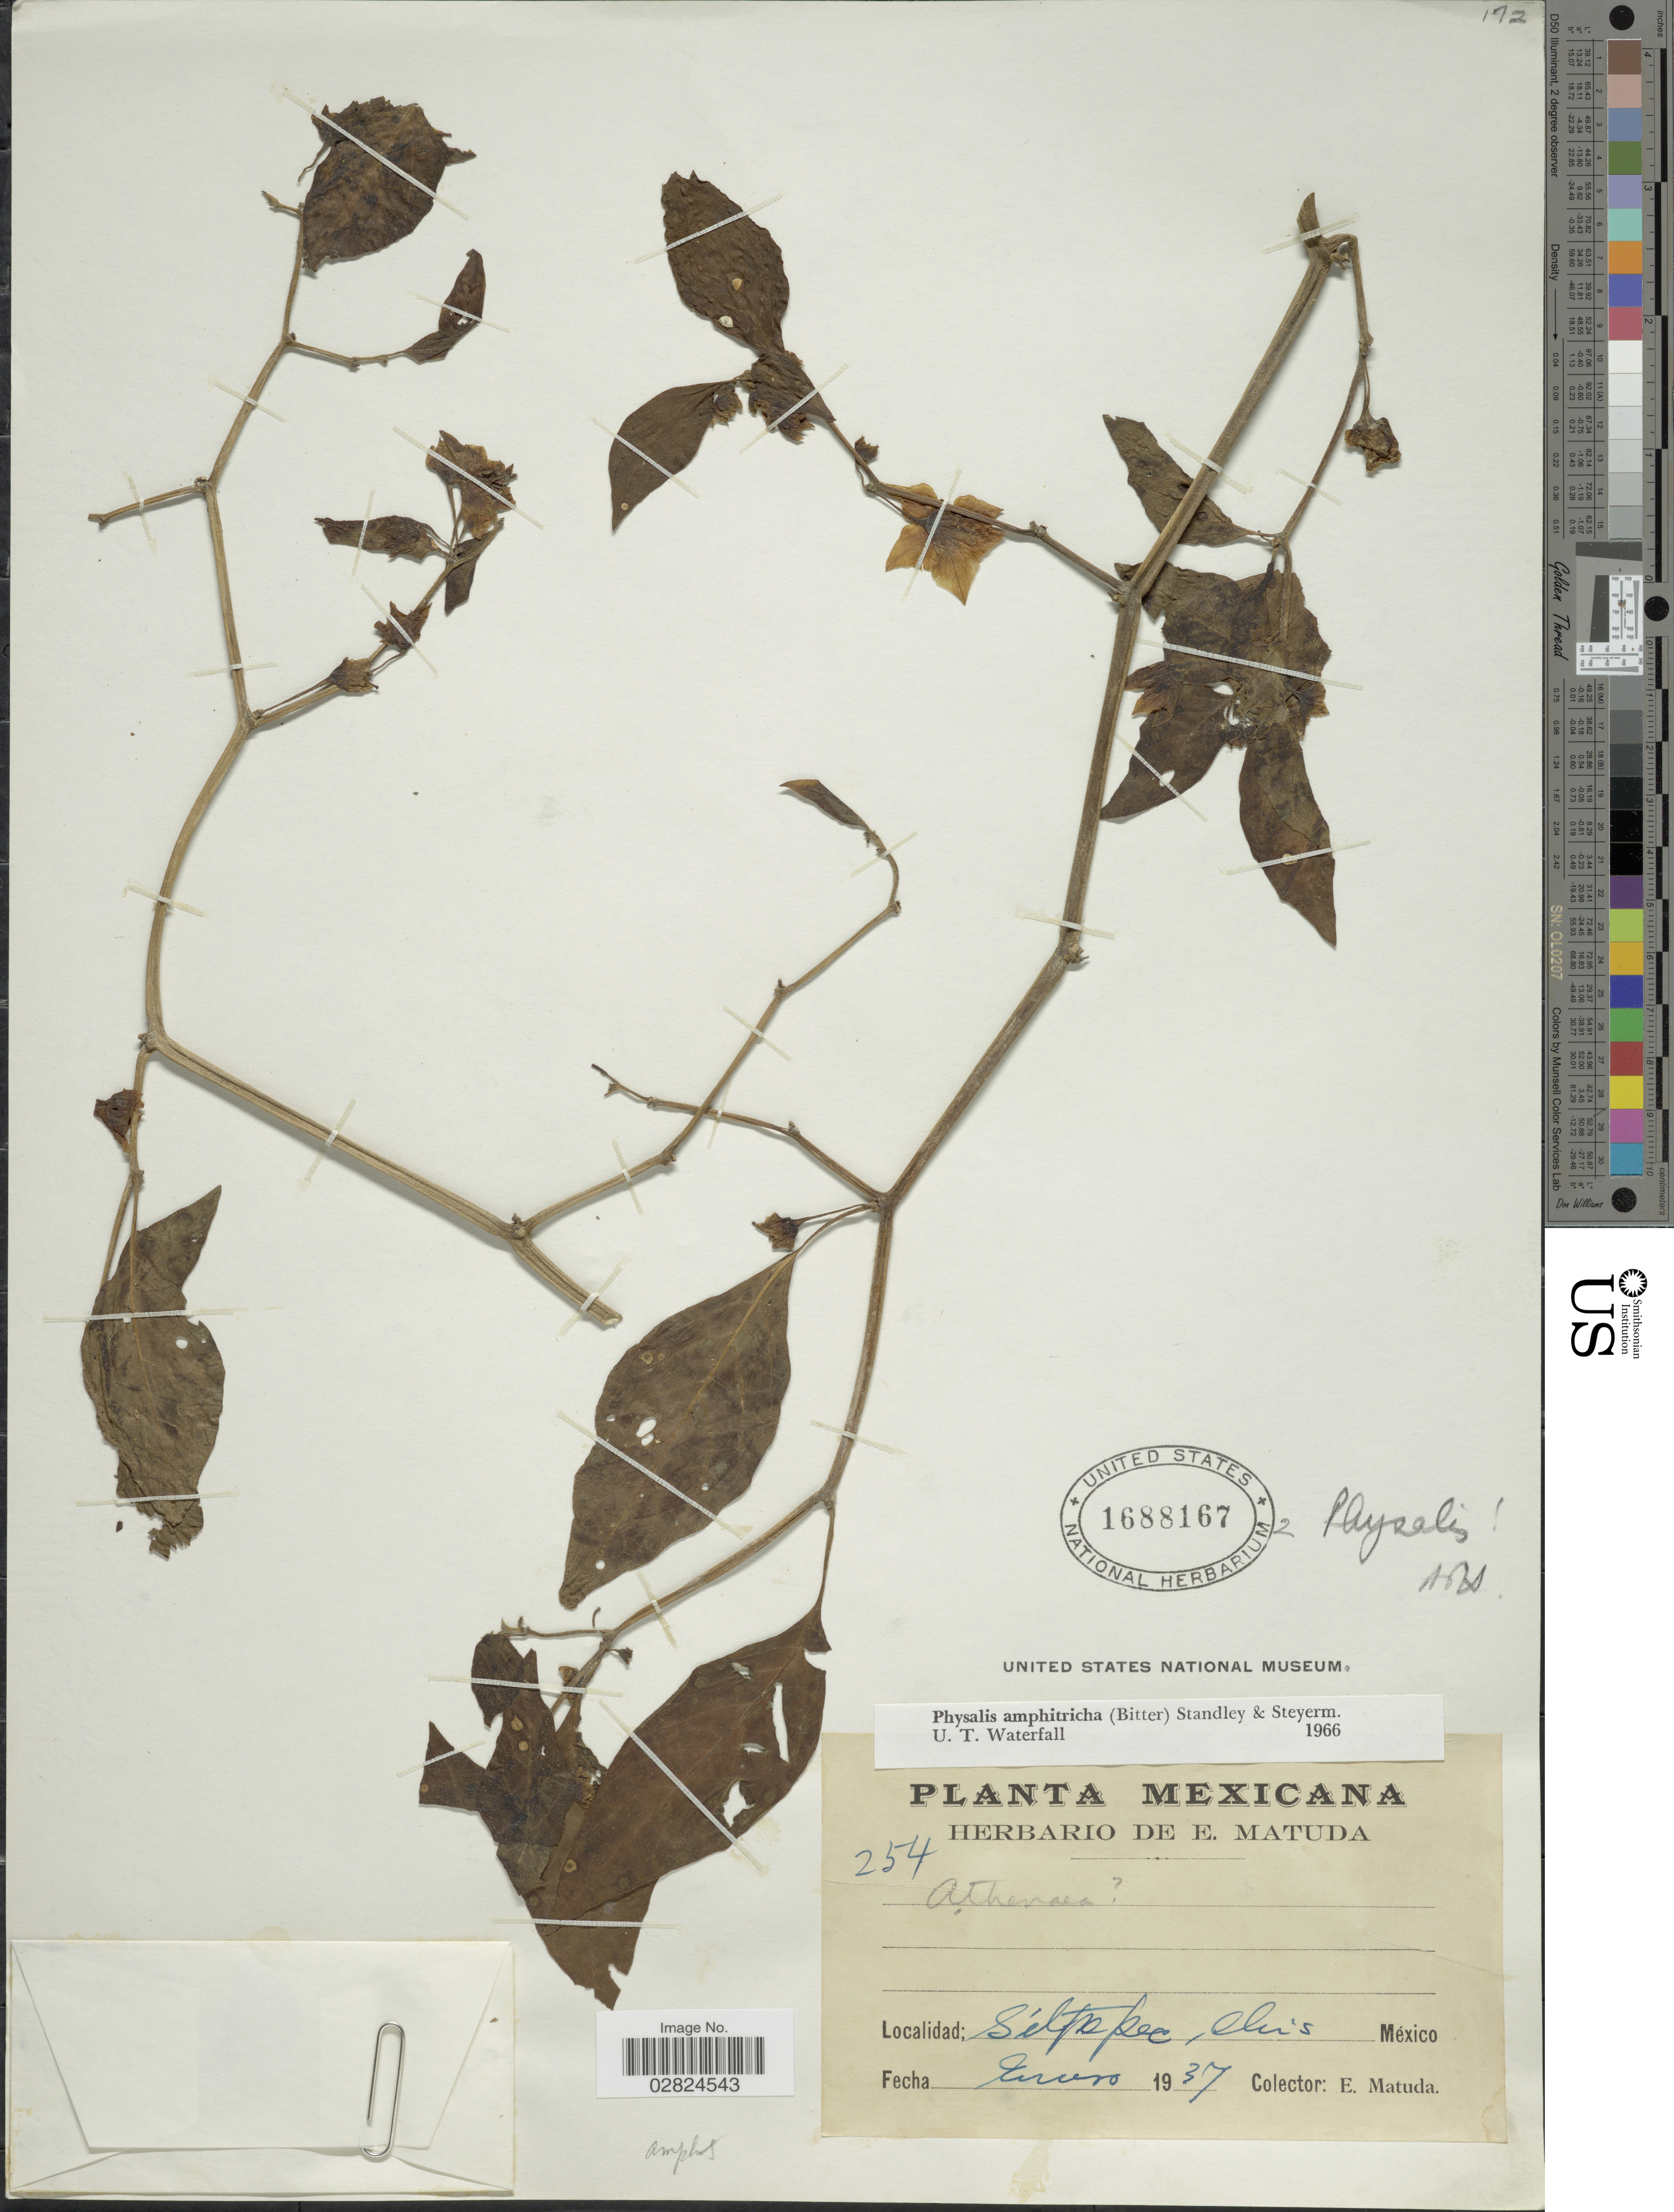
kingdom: Plantae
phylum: Tracheophyta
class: Magnoliopsida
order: Solanales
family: Solanaceae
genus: Physalis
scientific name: Physalis amphitricha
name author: (Bitter) Standl. & Steyerm.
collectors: E. Matuda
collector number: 254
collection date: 1937-01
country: Mexico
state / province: Chiapas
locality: Siltepec, Chis.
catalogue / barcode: US 1688167